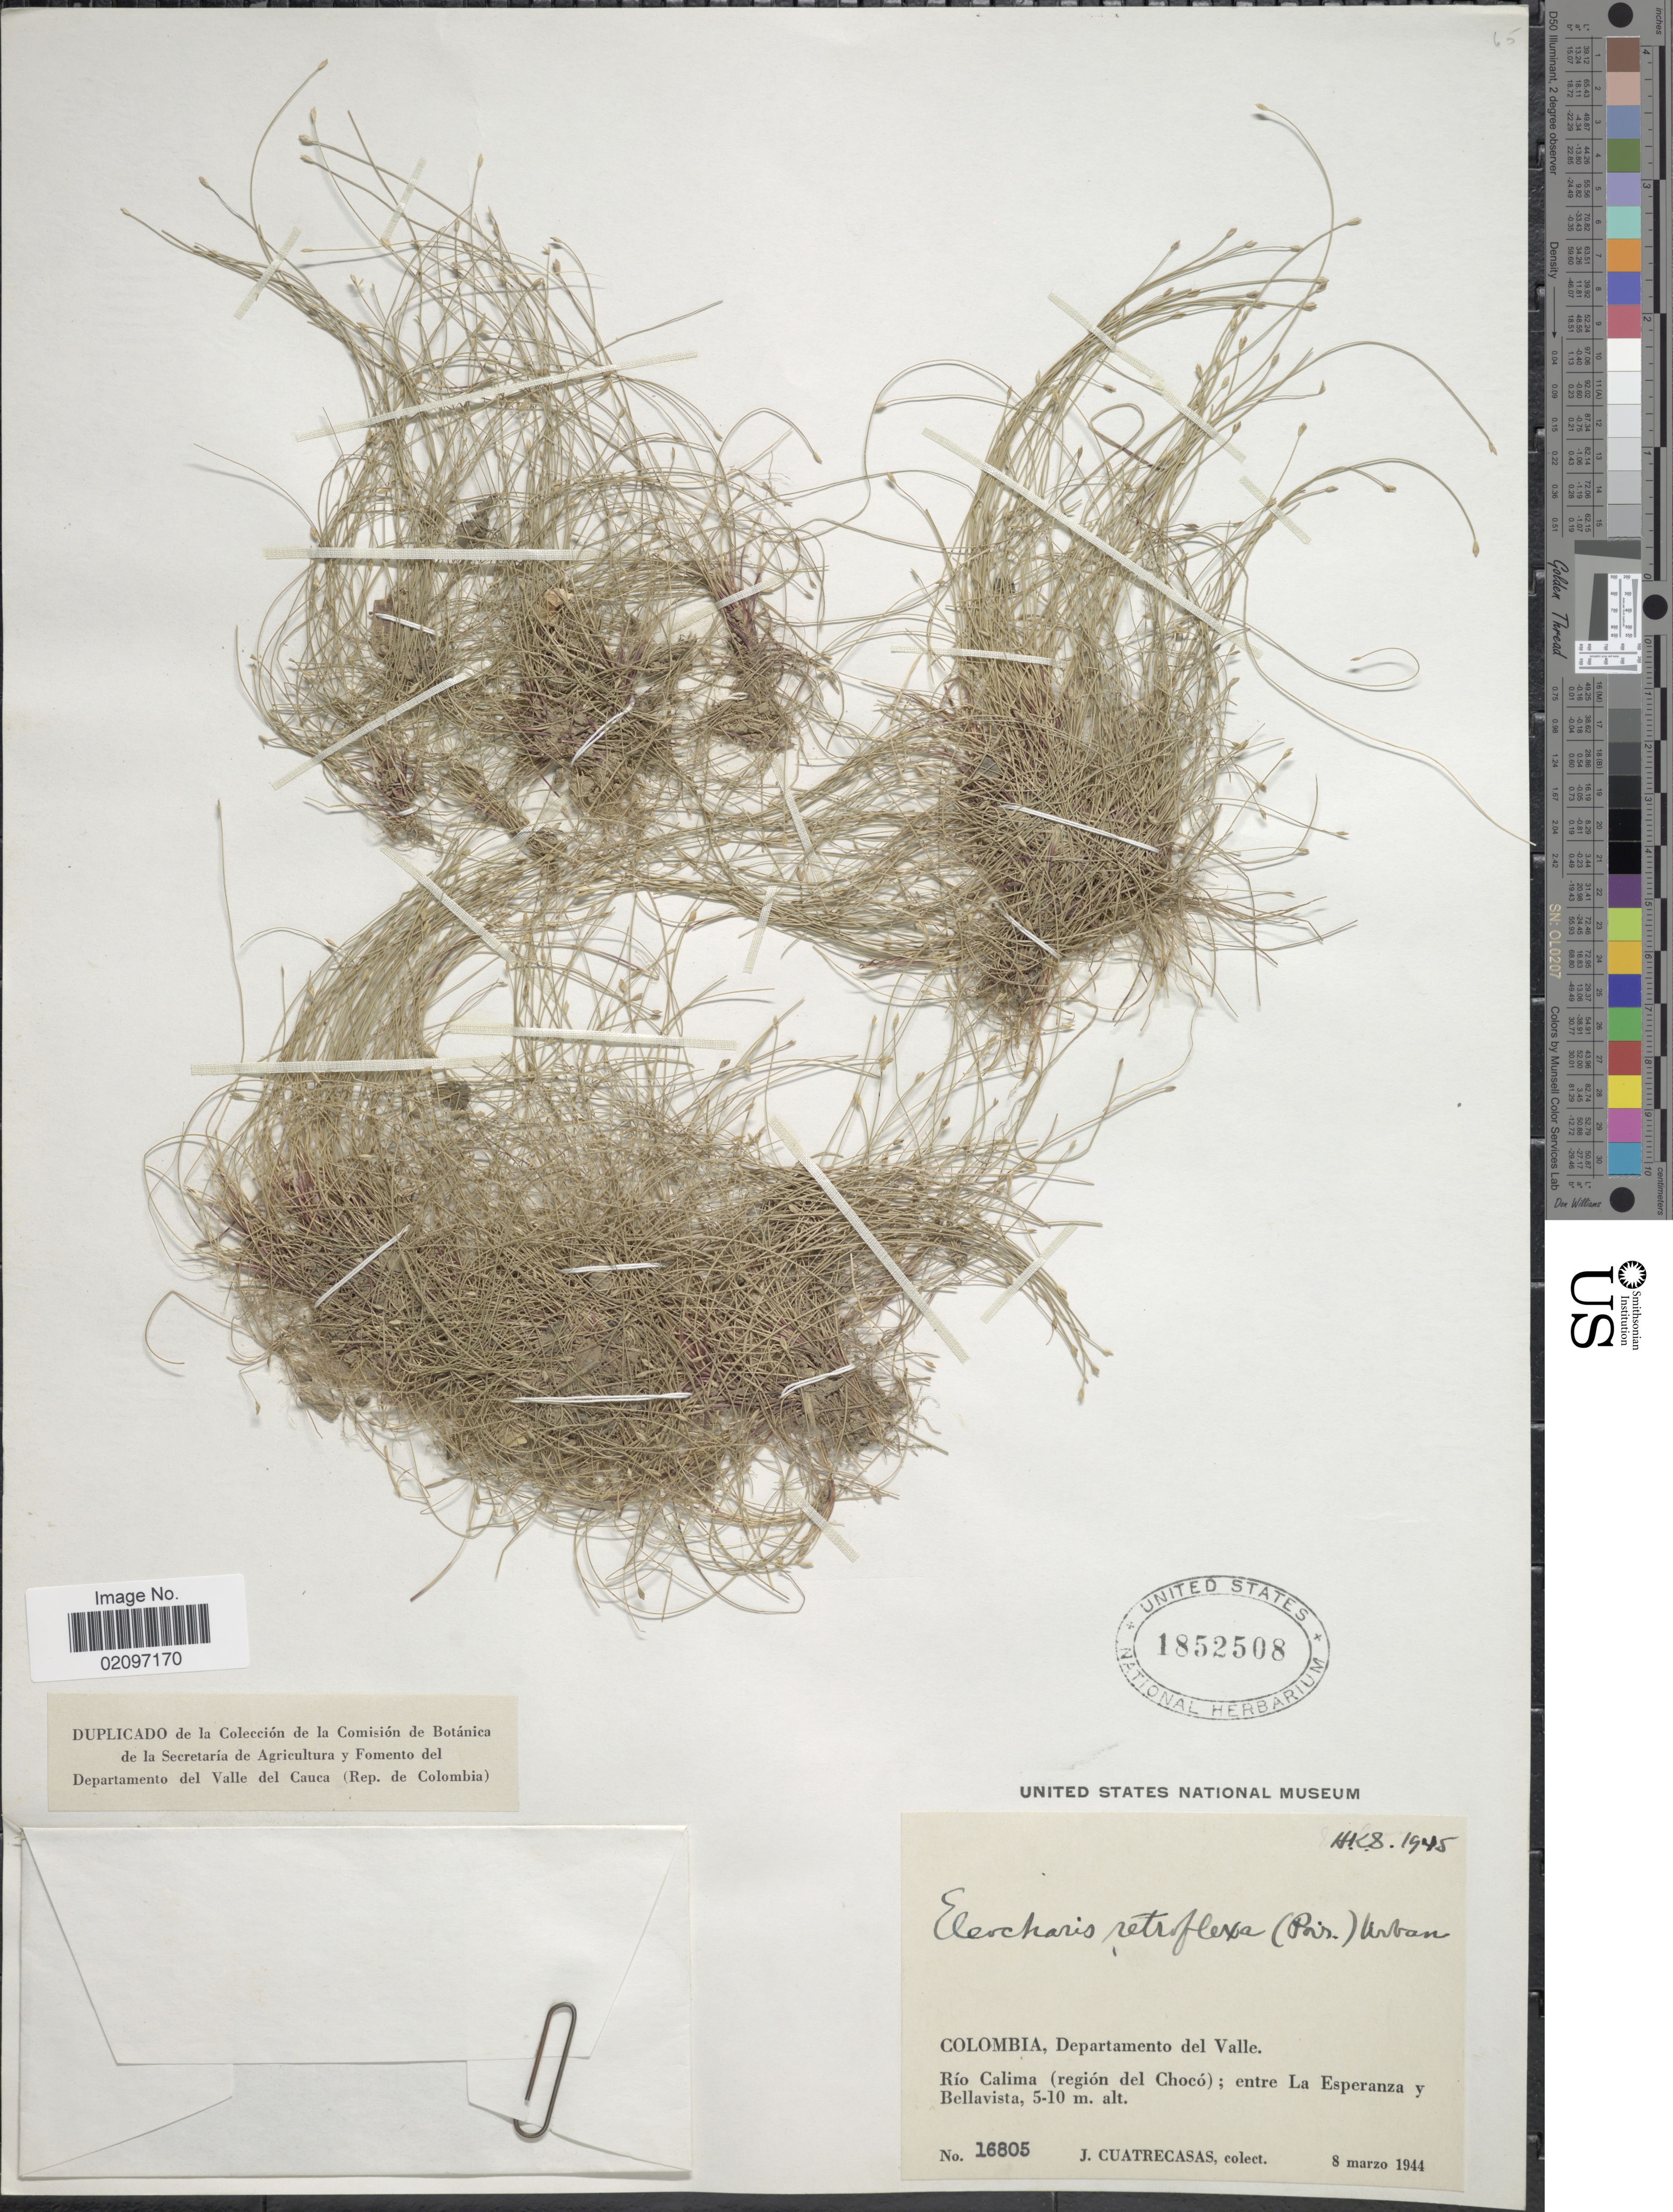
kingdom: Plantae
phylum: Tracheophyta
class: Liliopsida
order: Poales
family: Cyperaceae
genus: Eleocharis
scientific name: Eleocharis retroflexa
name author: (Poir.) Urb.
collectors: J. Cuatrecasas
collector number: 16805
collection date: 1944-03-08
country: Colombia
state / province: Valle del Cauca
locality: Colombia, Departamento del Valle, Rio Calima (region del Choco); entre La Esperanza y Bellavista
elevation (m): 5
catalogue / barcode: US 1852508